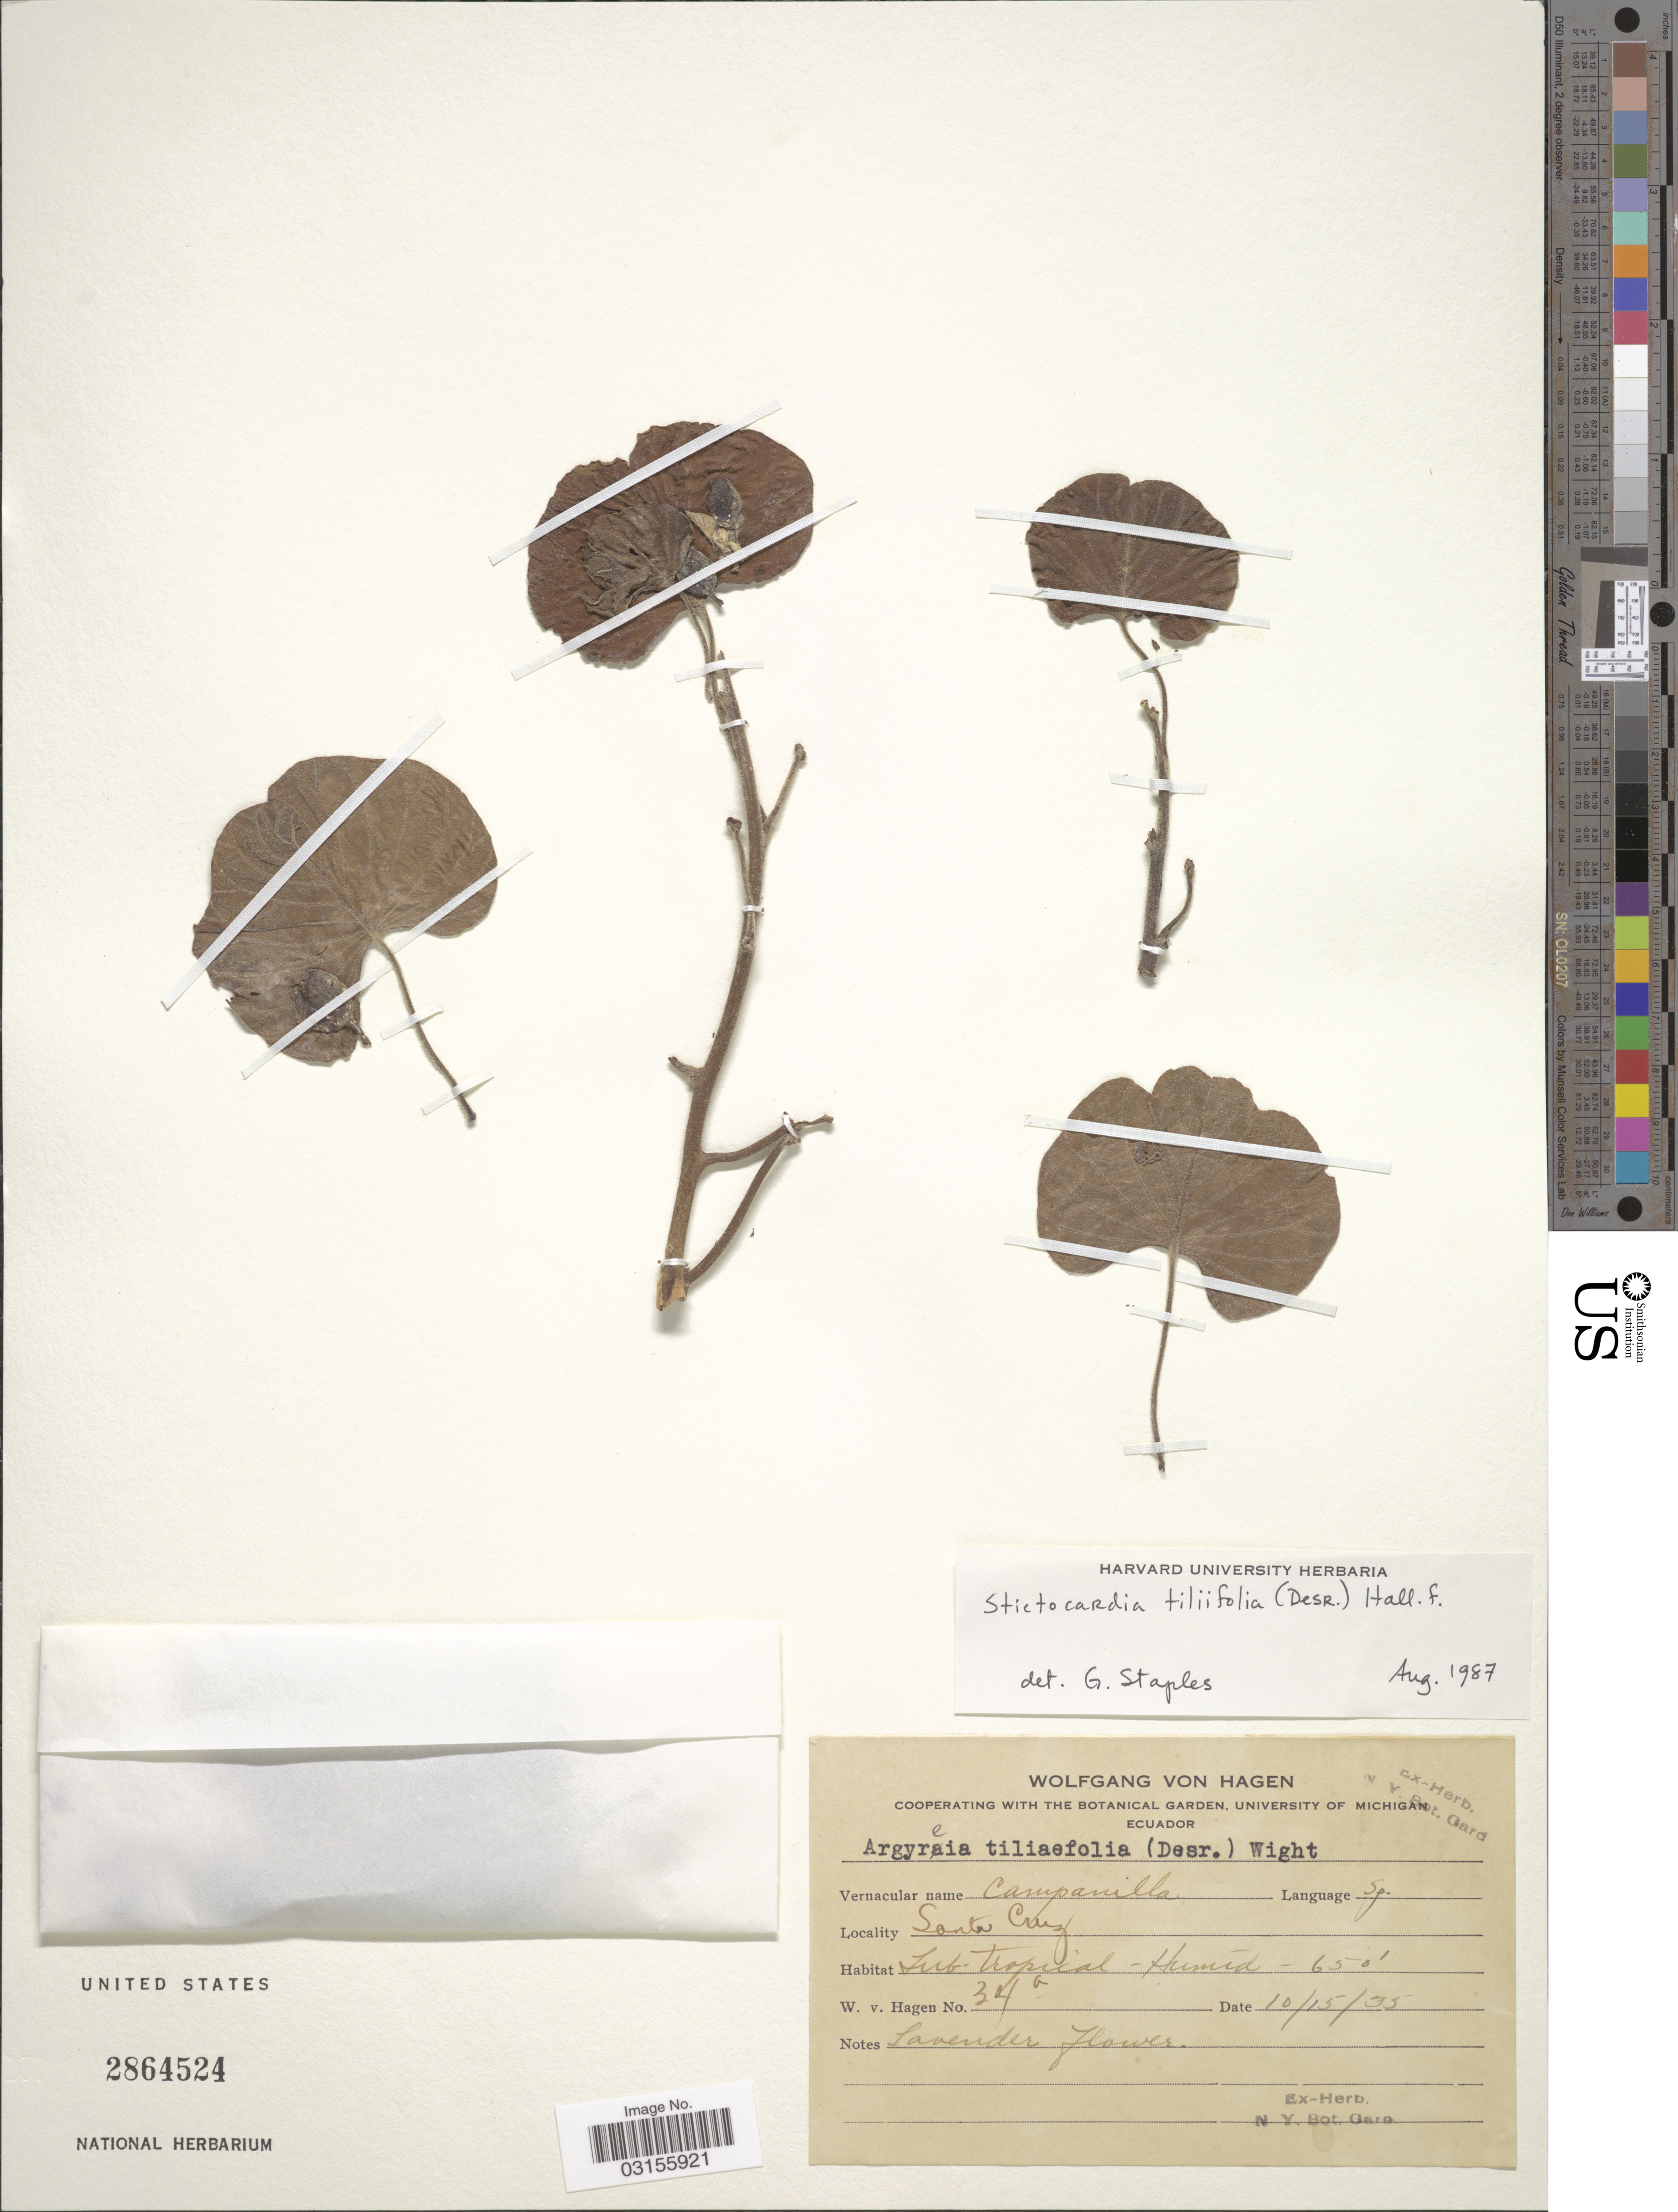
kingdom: Plantae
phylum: Tracheophyta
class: Magnoliopsida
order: Solanales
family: Convolvulaceae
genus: Stictocardia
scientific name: Stictocardia tiliifolia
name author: (Desr.) Hallier f.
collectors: W. von Hagen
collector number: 34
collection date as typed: Transcribed d/m/y: 15/10/35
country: Ecuador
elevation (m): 198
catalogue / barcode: US 2864524